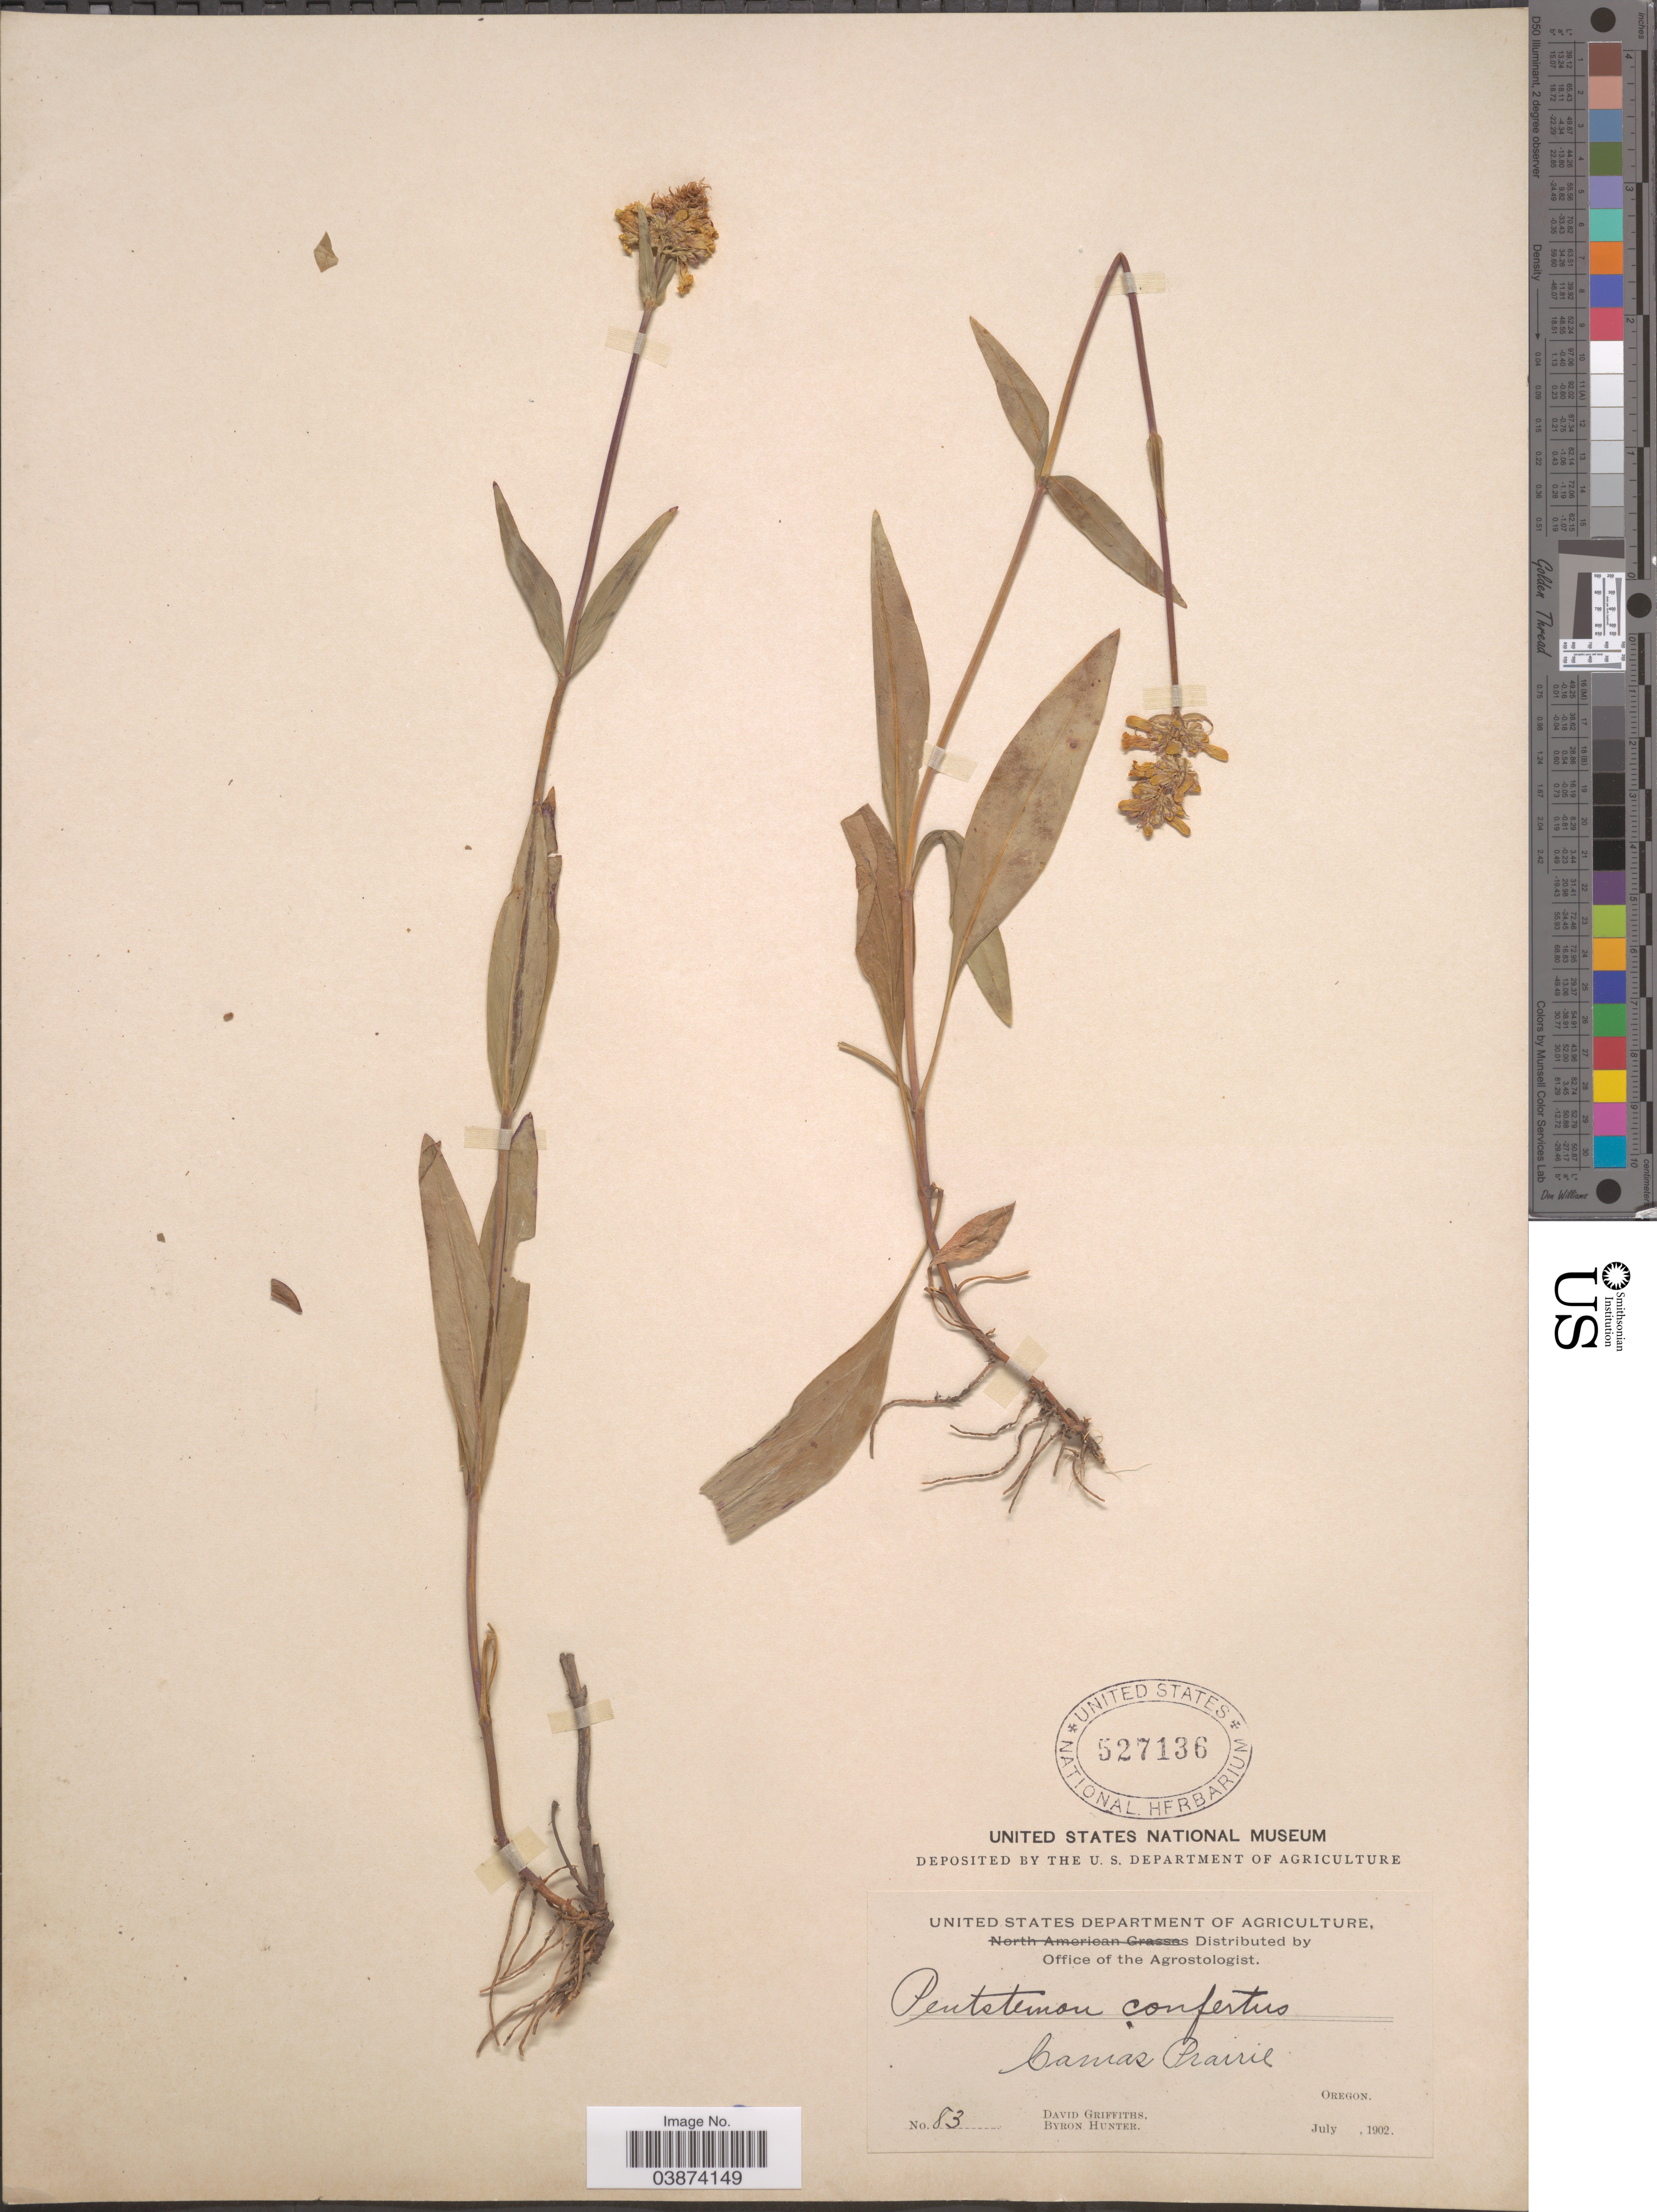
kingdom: Plantae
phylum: Tracheophyta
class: Magnoliopsida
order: Lamiales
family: Plantaginaceae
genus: Penstemon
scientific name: Penstemon confertus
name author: Douglas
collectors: D. Griffiths & B. Hunter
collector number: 83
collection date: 1902-07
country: United States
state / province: Oregon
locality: Camas Prairie.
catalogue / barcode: US 527136